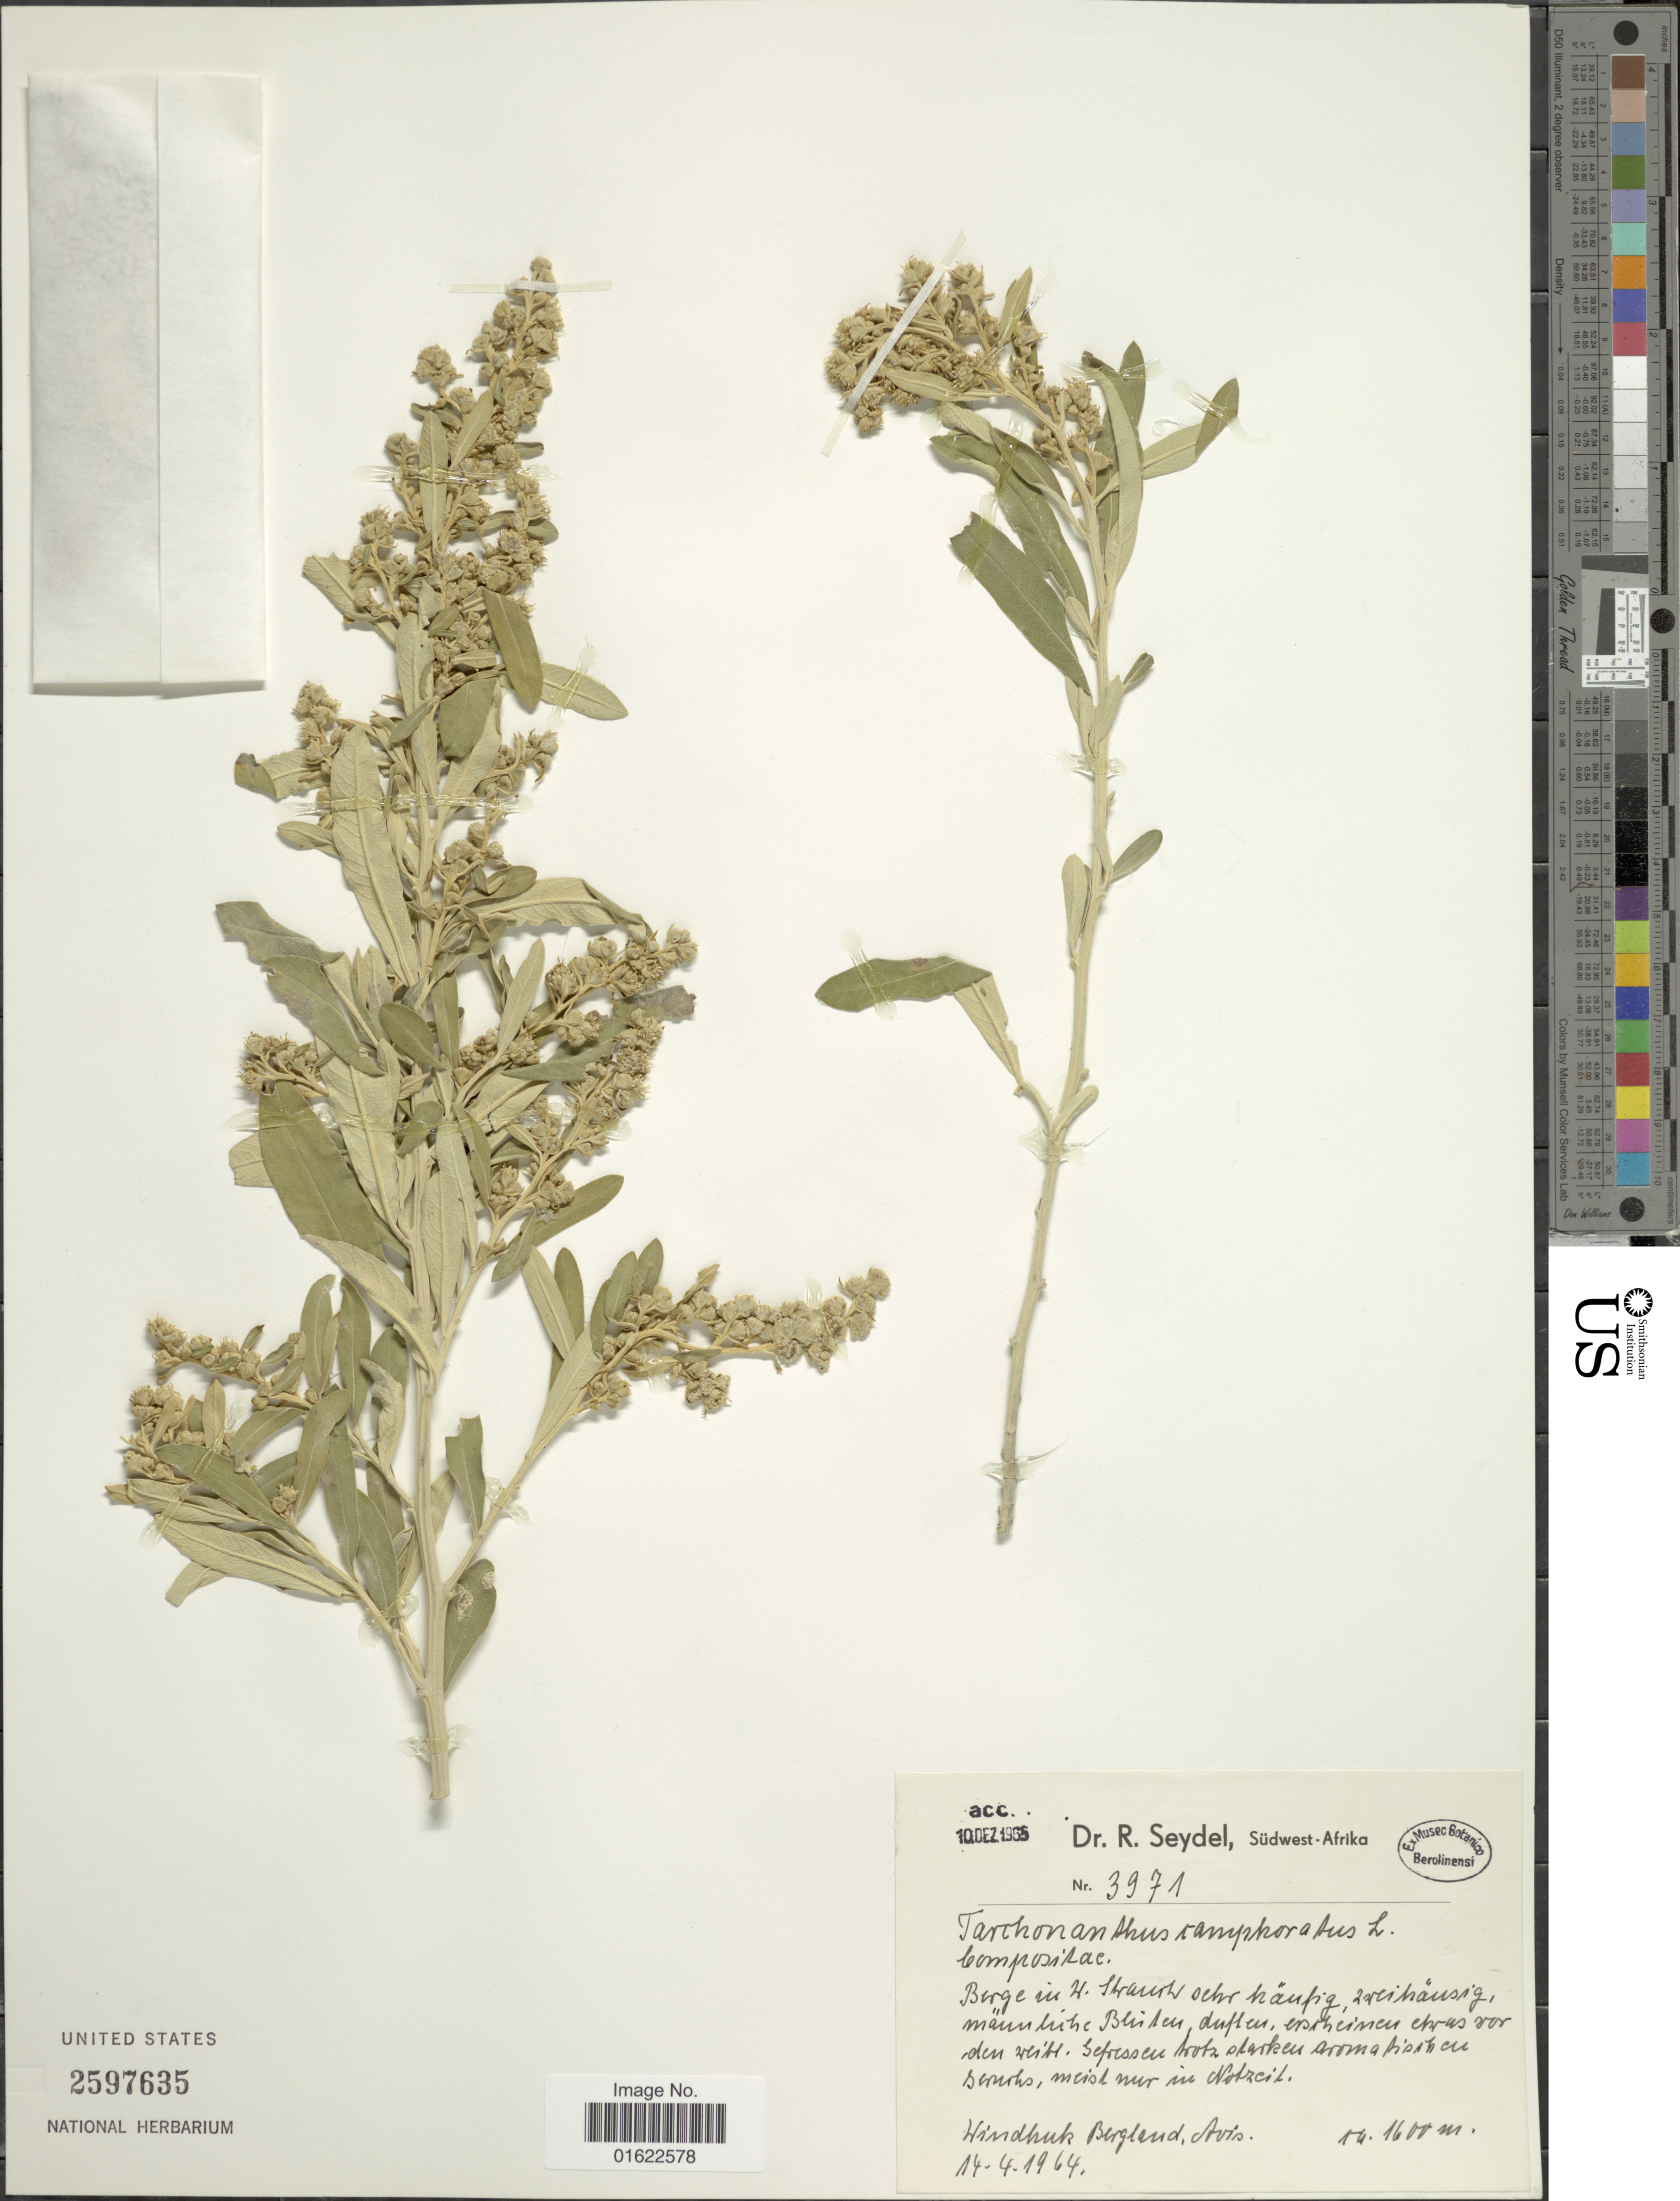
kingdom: Plantae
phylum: Tracheophyta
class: Magnoliopsida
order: Asterales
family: Asteraceae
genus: Tarchonanthus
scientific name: Tarchonanthus camphoratus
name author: L.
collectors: R. Seydel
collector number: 3971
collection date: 1964-04-14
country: South Africa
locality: Windhuk Bergland, Avis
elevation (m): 1600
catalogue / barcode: US 2597635